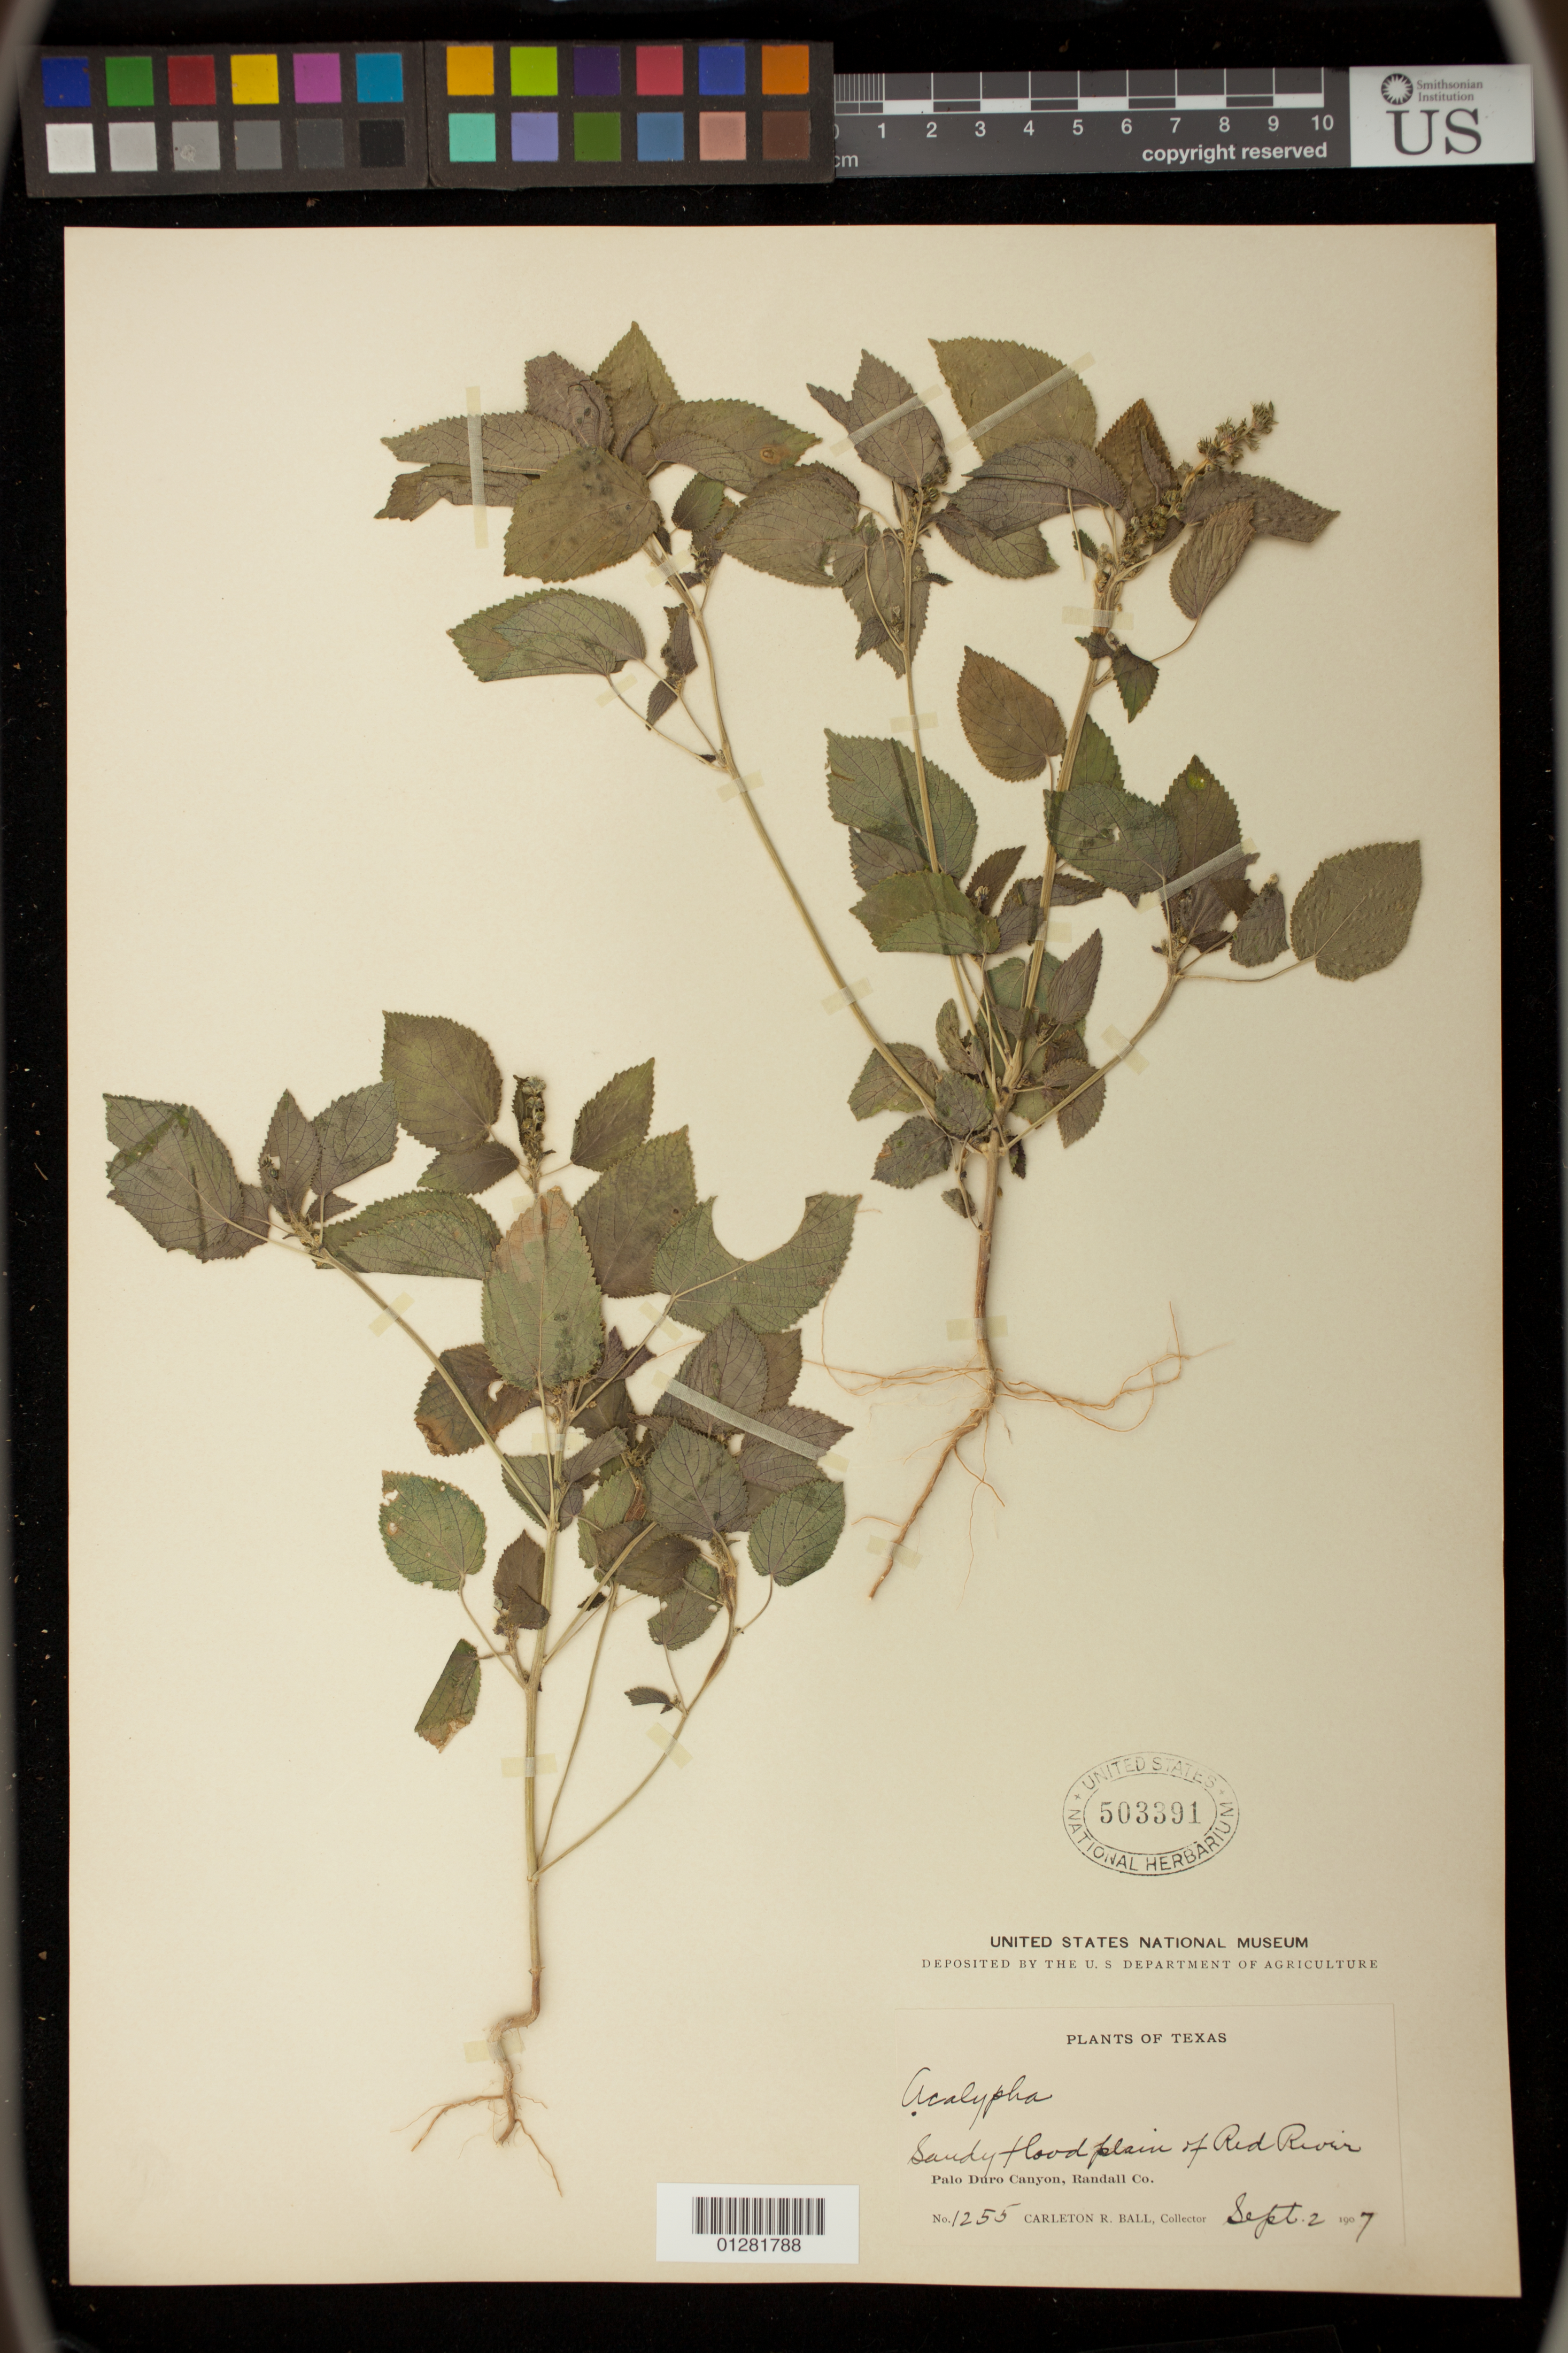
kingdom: Plantae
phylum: Tracheophyta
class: Magnoliopsida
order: Malpighiales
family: Euphorbiaceae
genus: Acalypha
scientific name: Acalypha ostryifolia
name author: Ridd.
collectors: C. R. Ball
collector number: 1255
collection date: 1907-09-02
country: United States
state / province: Texas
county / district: Randall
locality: Palo Duro Canyon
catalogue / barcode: US 503391